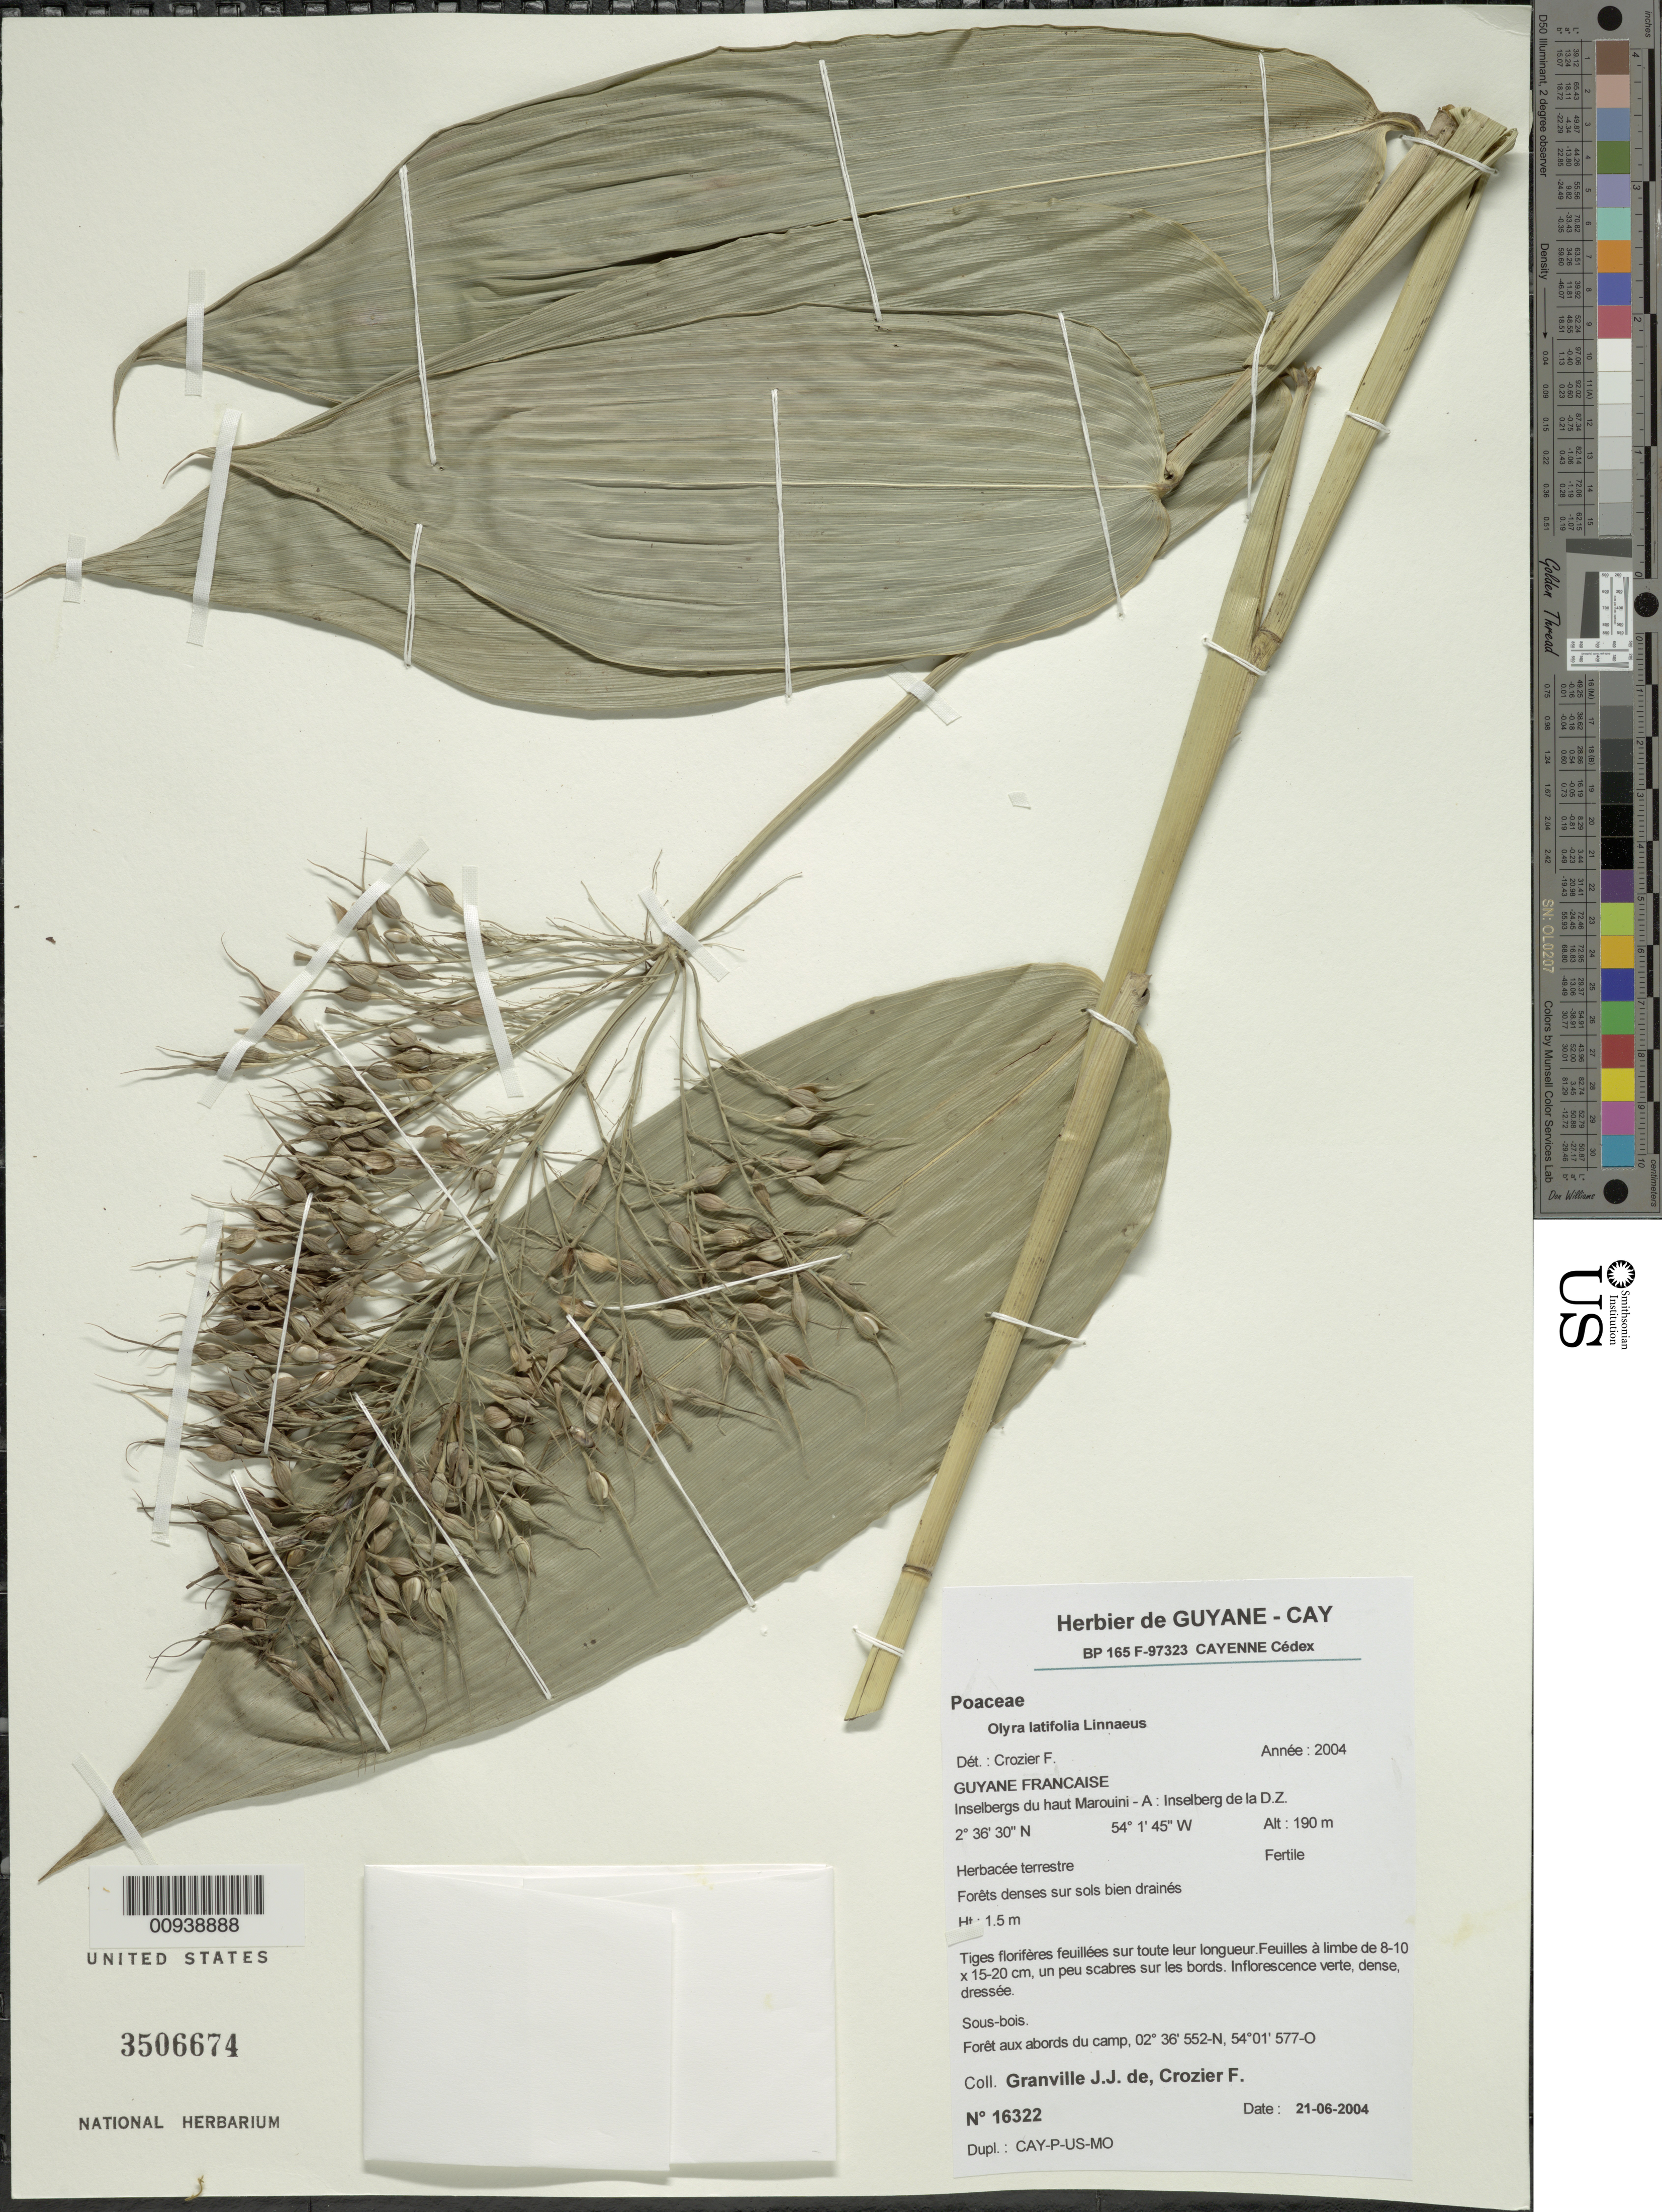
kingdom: Plantae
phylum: Tracheophyta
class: Liliopsida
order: Poales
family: Poaceae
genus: Olyra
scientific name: Olyra latifolia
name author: L.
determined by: Crozier, F.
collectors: J.-J. de Granville & F. Crozier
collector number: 16322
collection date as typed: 21-Jun-04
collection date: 2004-06-21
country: French Guiana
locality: Haut Marouini-A; Inselberg de la D.Z.; abords du camp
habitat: Forêts denses sur sols bien drainés, sous bois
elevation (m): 190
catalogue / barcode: US 3506674